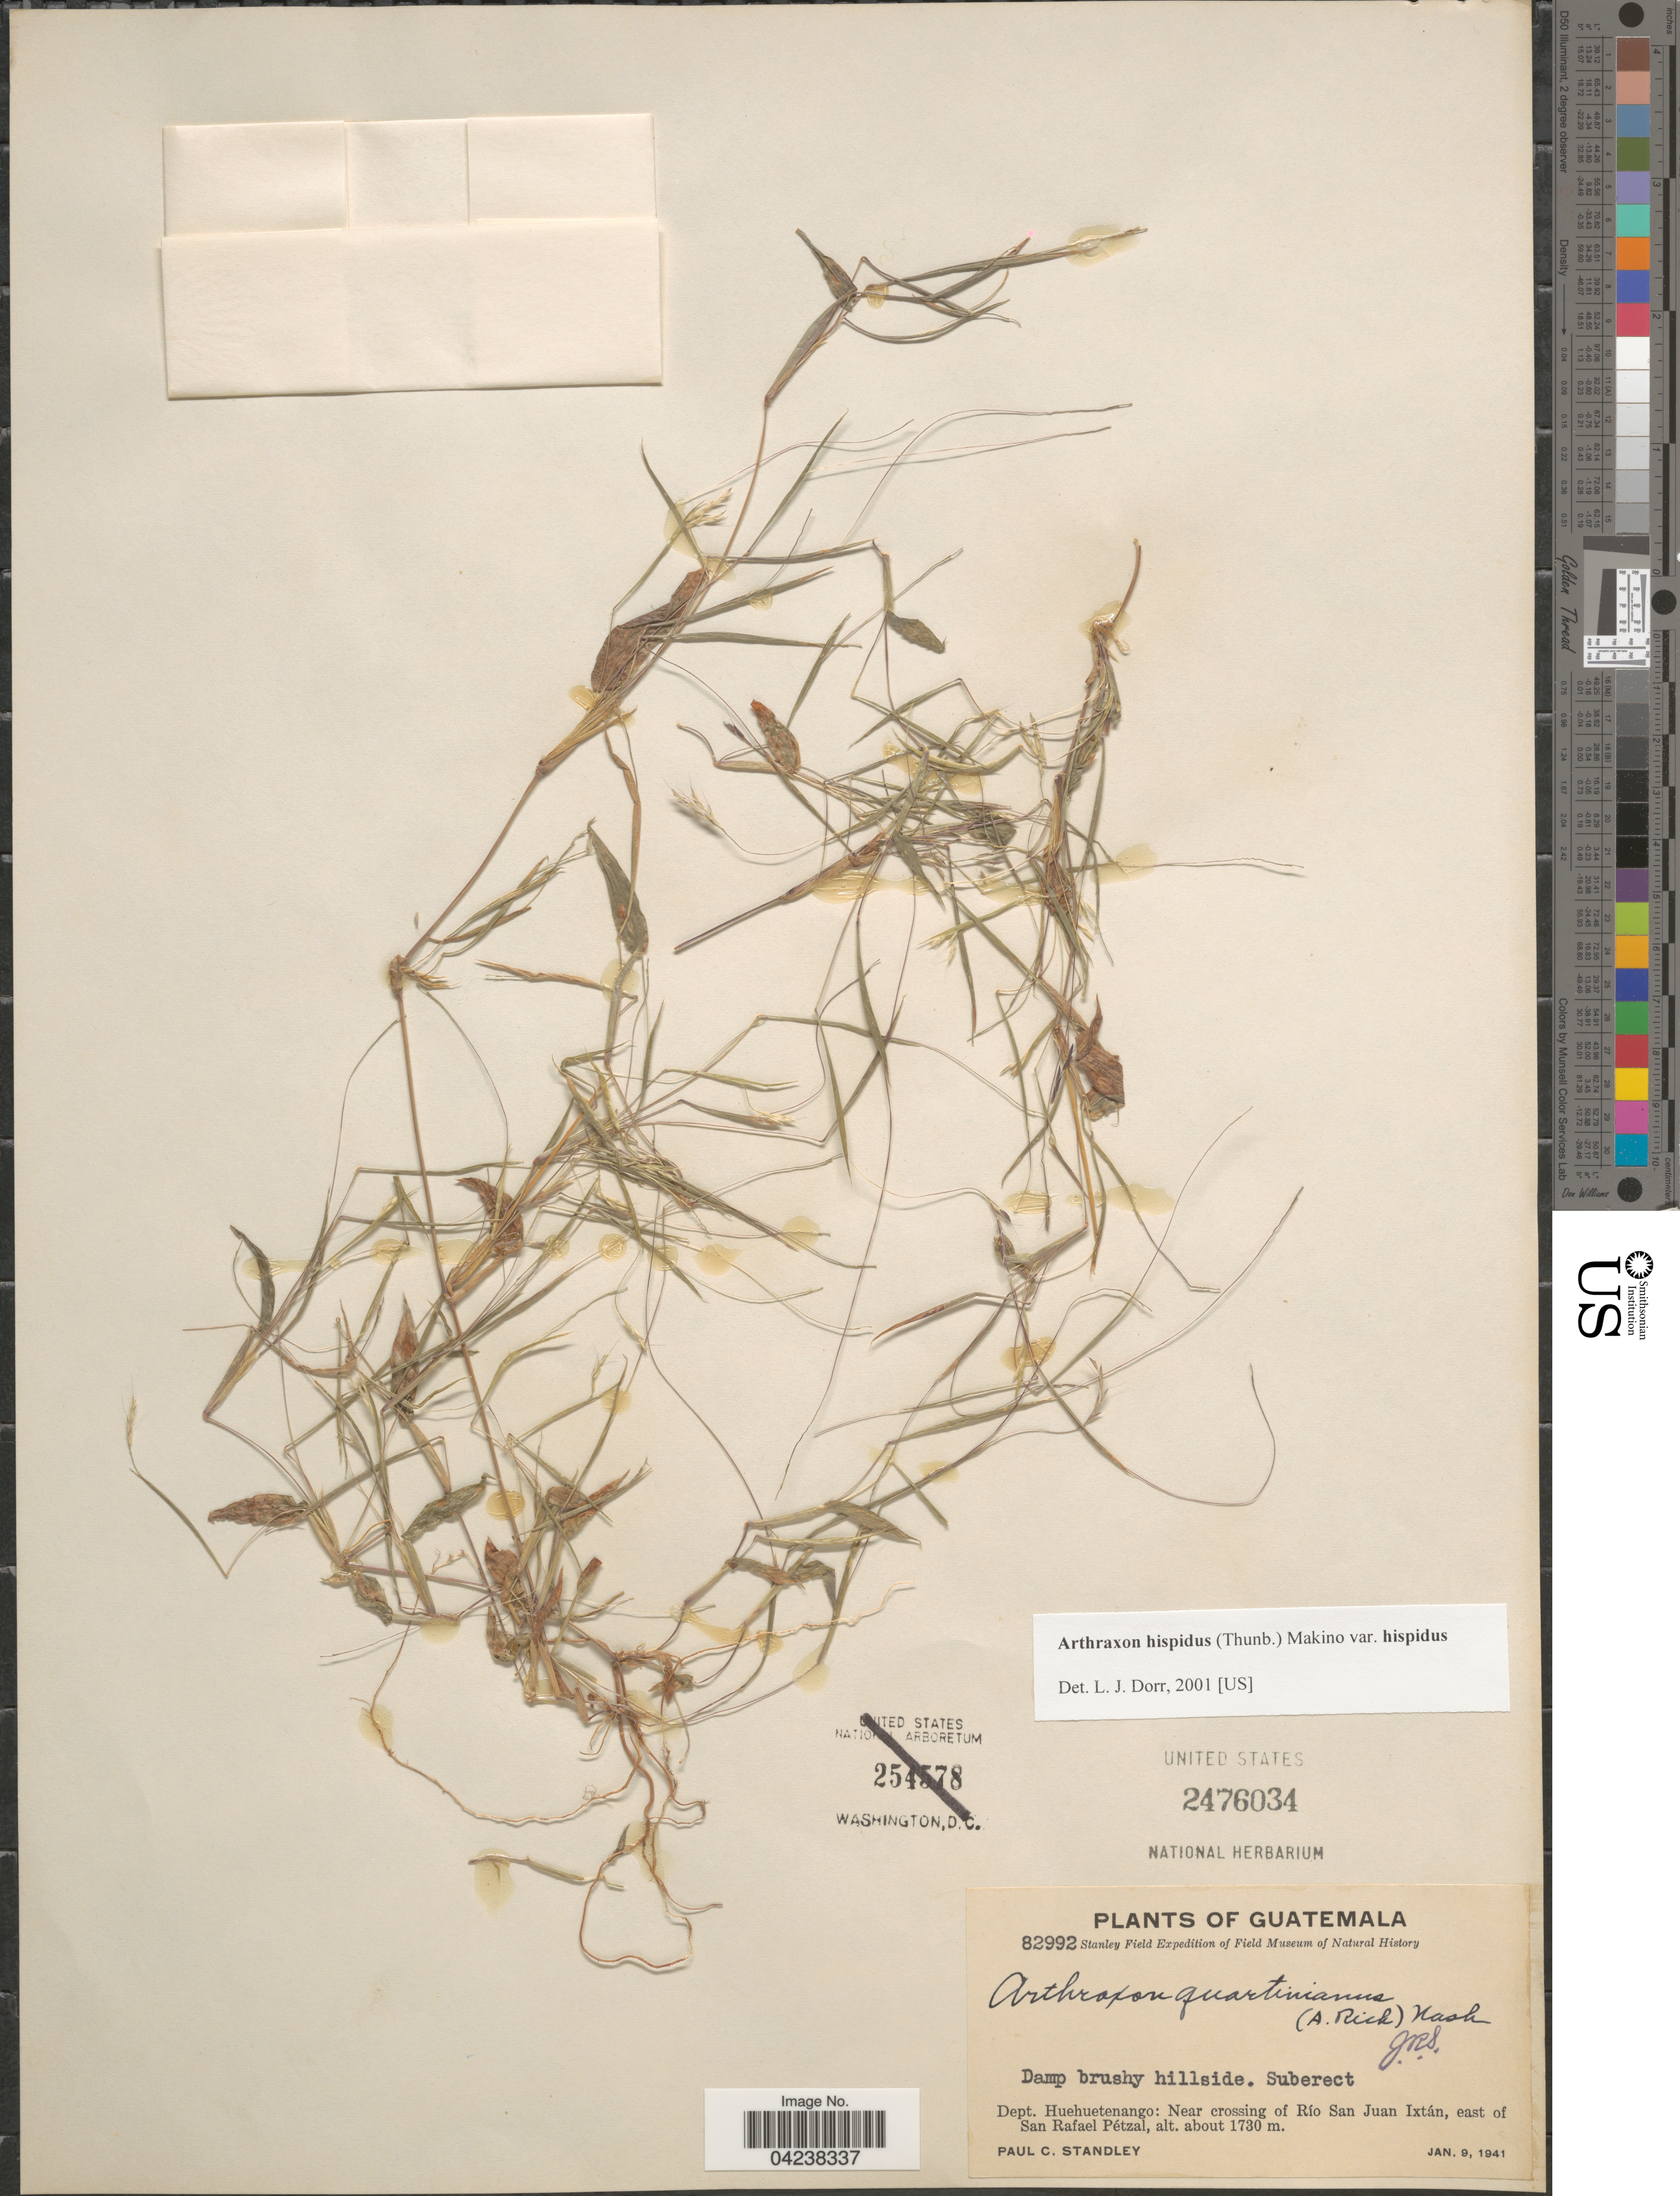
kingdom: Plantae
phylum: Tracheophyta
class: Liliopsida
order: Poales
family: Poaceae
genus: Arthraxon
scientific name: Arthraxon hispidus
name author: (Thunb.) Makino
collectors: P. C. Standley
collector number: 82992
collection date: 1941-01-09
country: Guatemala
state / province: Huehuetenango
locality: Stanley Field Expedition. Dept. Huehuetenango: Near crossing of Río San Juan Ixtán, east of San Rafael Pétzal.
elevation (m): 1730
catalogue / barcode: US 2476034